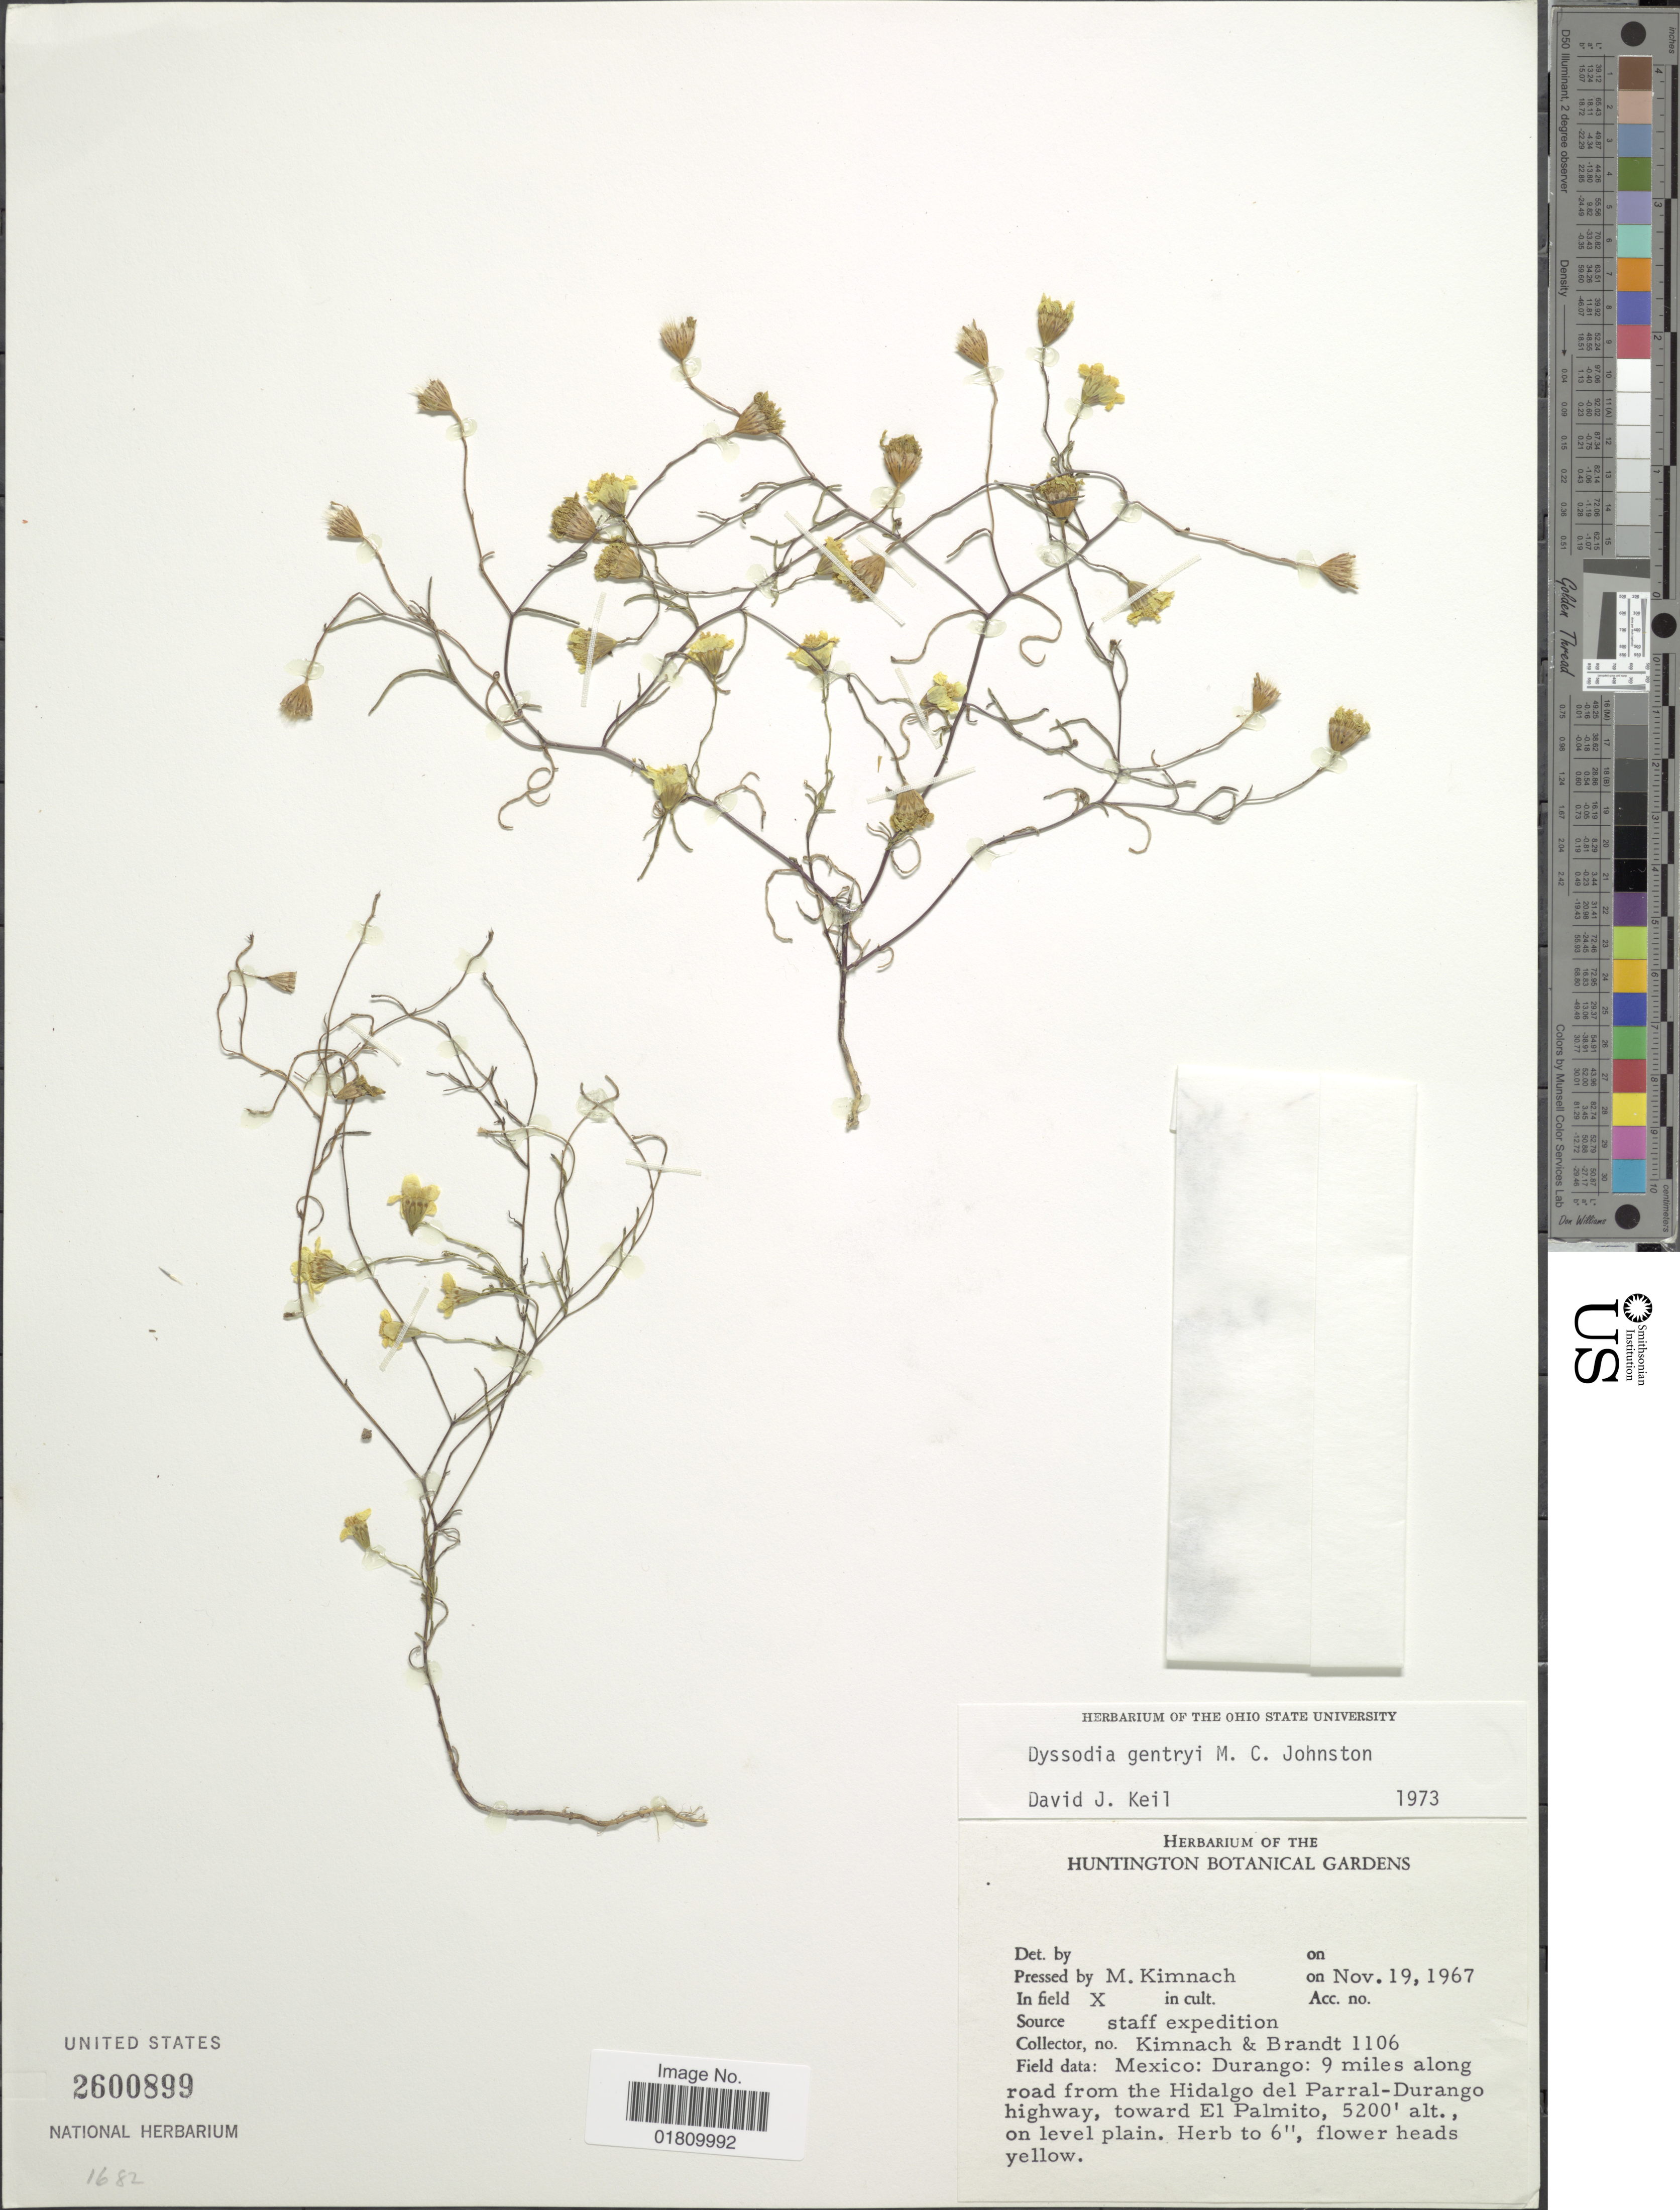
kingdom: Plantae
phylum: Tracheophyta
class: Magnoliopsida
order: Asterales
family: Asteraceae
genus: Thymophylla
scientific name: Thymophylla gentryi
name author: (M.C. Johnst.) Strother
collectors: M. W. Kimnach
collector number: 1106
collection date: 1967-11-19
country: Mexico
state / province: Durango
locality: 9 miles along road from the Hidalgo del Parral-Durango highway, toward El Palmito, on level plain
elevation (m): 1585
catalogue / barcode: US 2600899